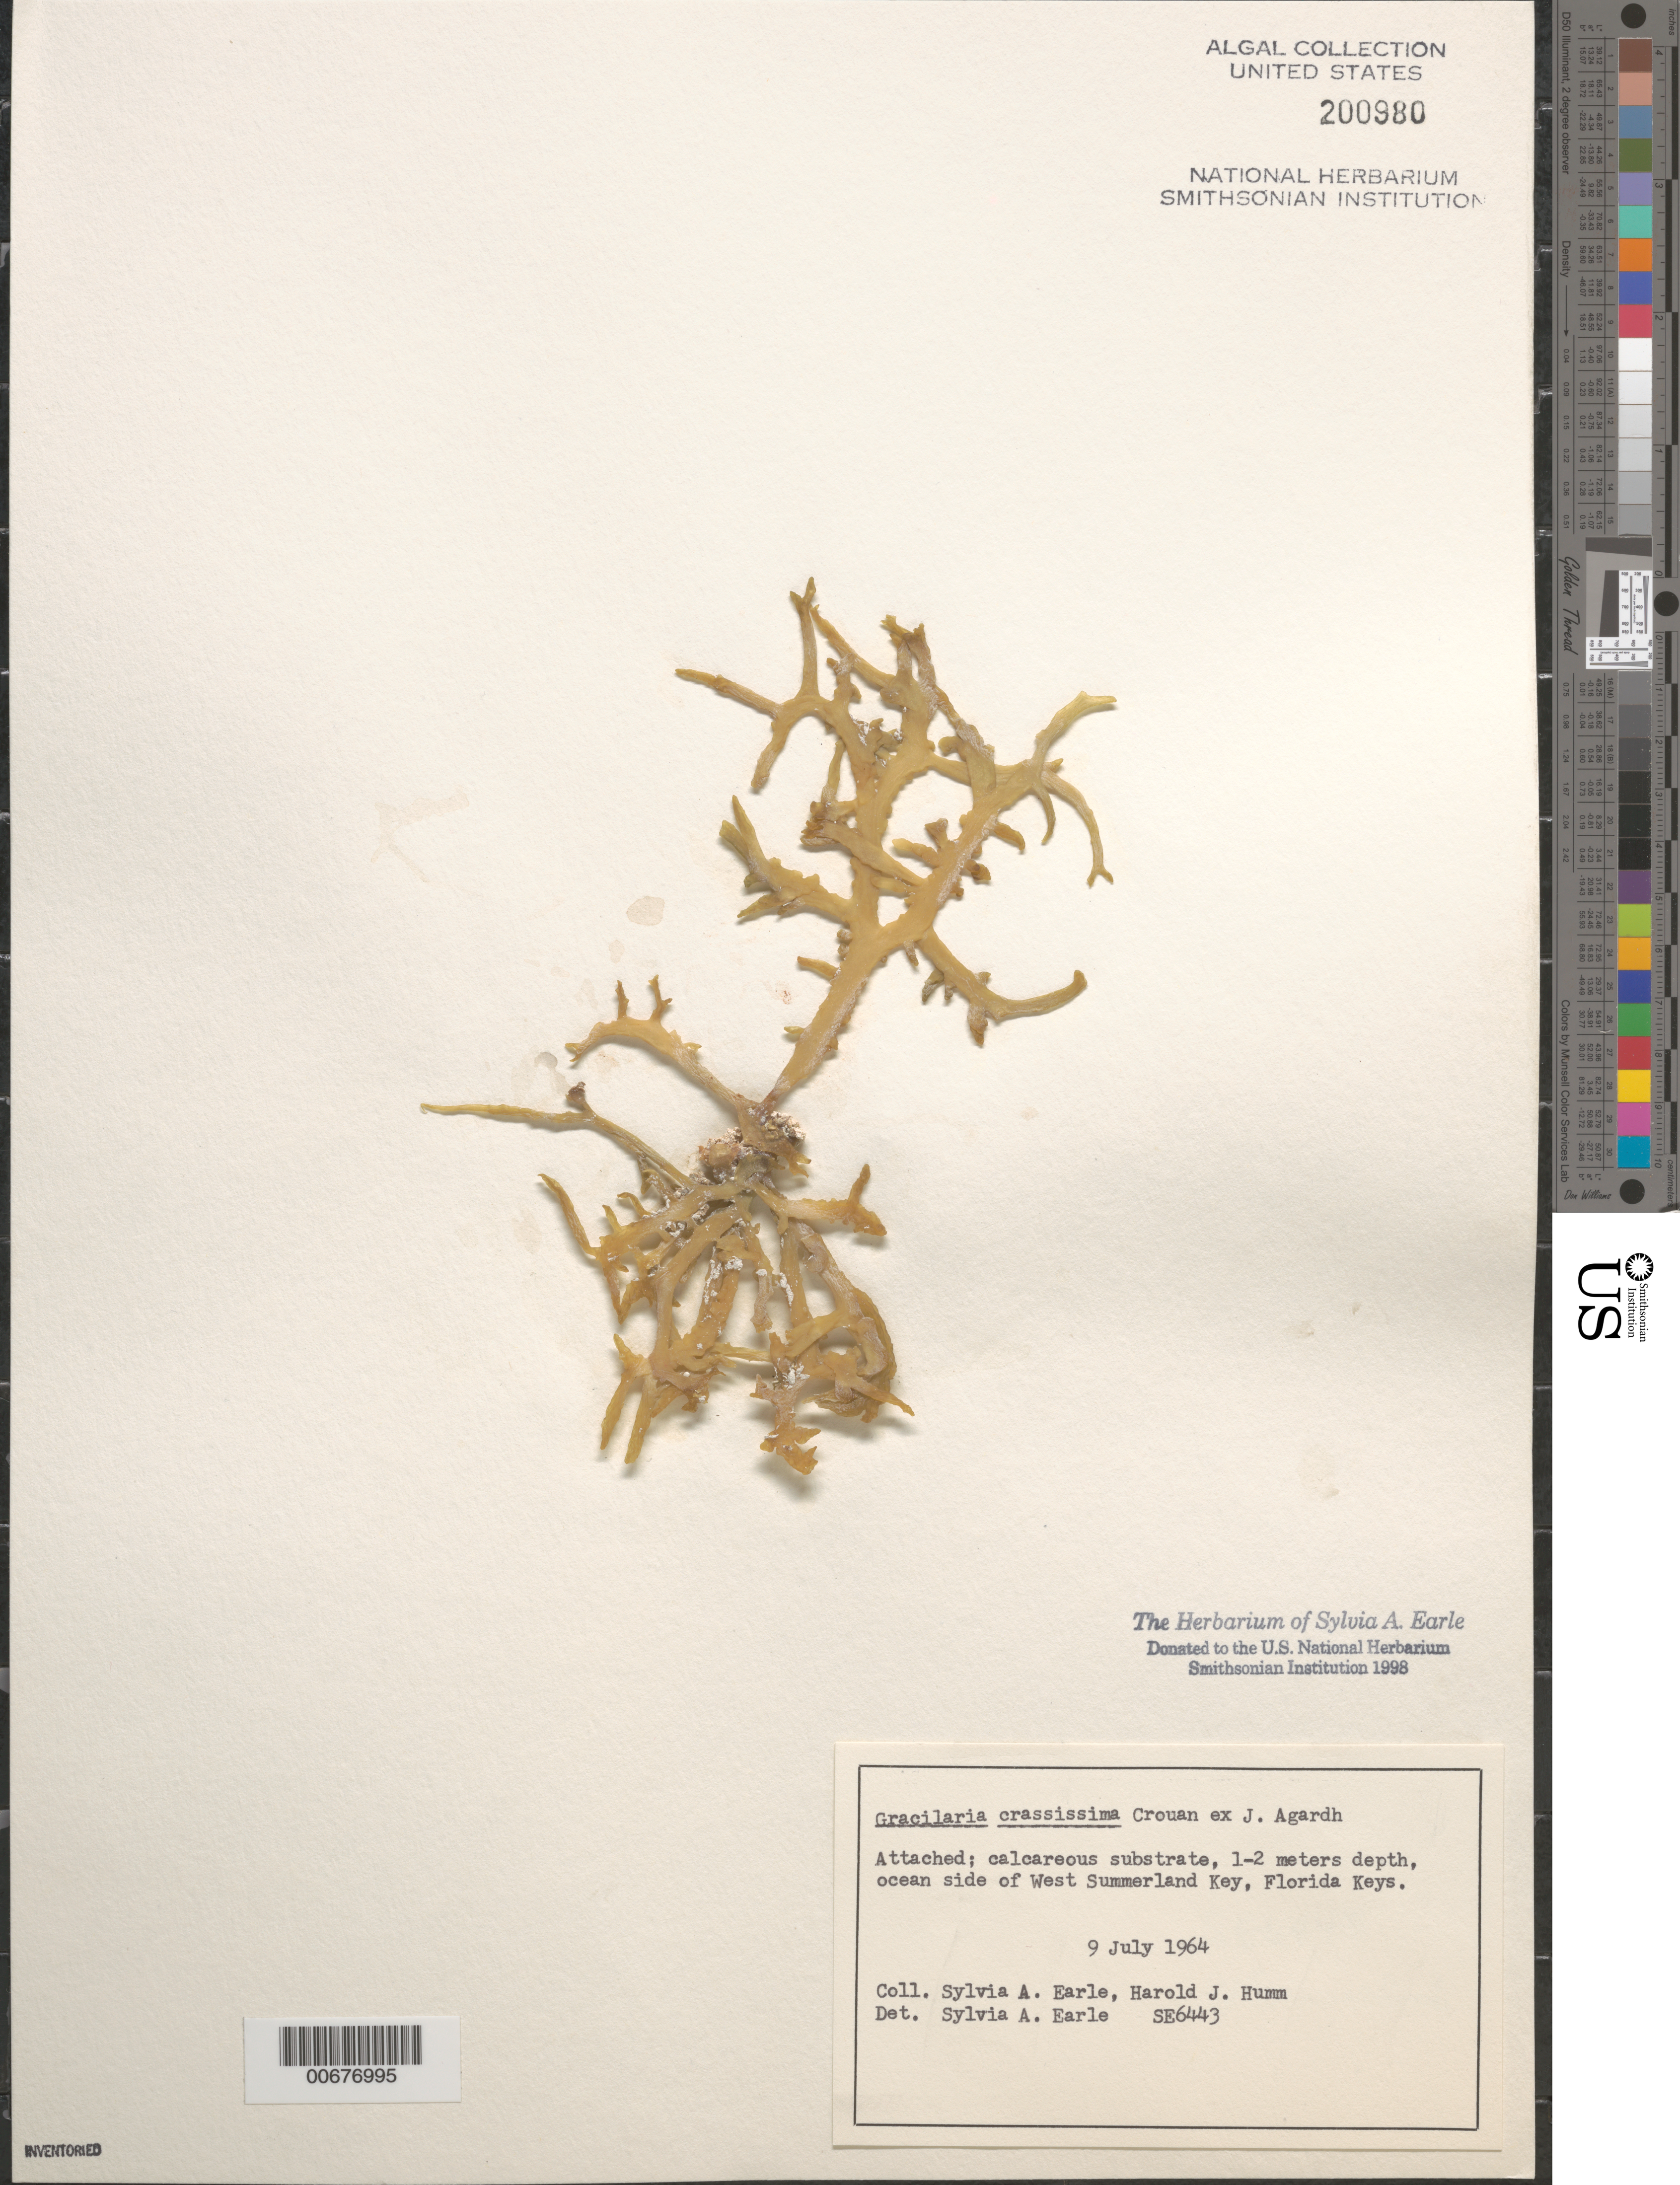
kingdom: Plantae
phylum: Rhodophyta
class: Florideophyceae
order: Gracilariales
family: Gracilariaceae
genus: Gracilaria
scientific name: Gracilaria crassissima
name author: (P. Crouan & H. Crouan) P. Crouan & H. Crouan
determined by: Earle, S. A.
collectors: S. A. Earle & H. J. Humm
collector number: SE 6443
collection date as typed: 09 Jul 1964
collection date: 1964-07-09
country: United States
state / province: Florida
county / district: Monroe County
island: West Summerland Key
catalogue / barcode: US 200980